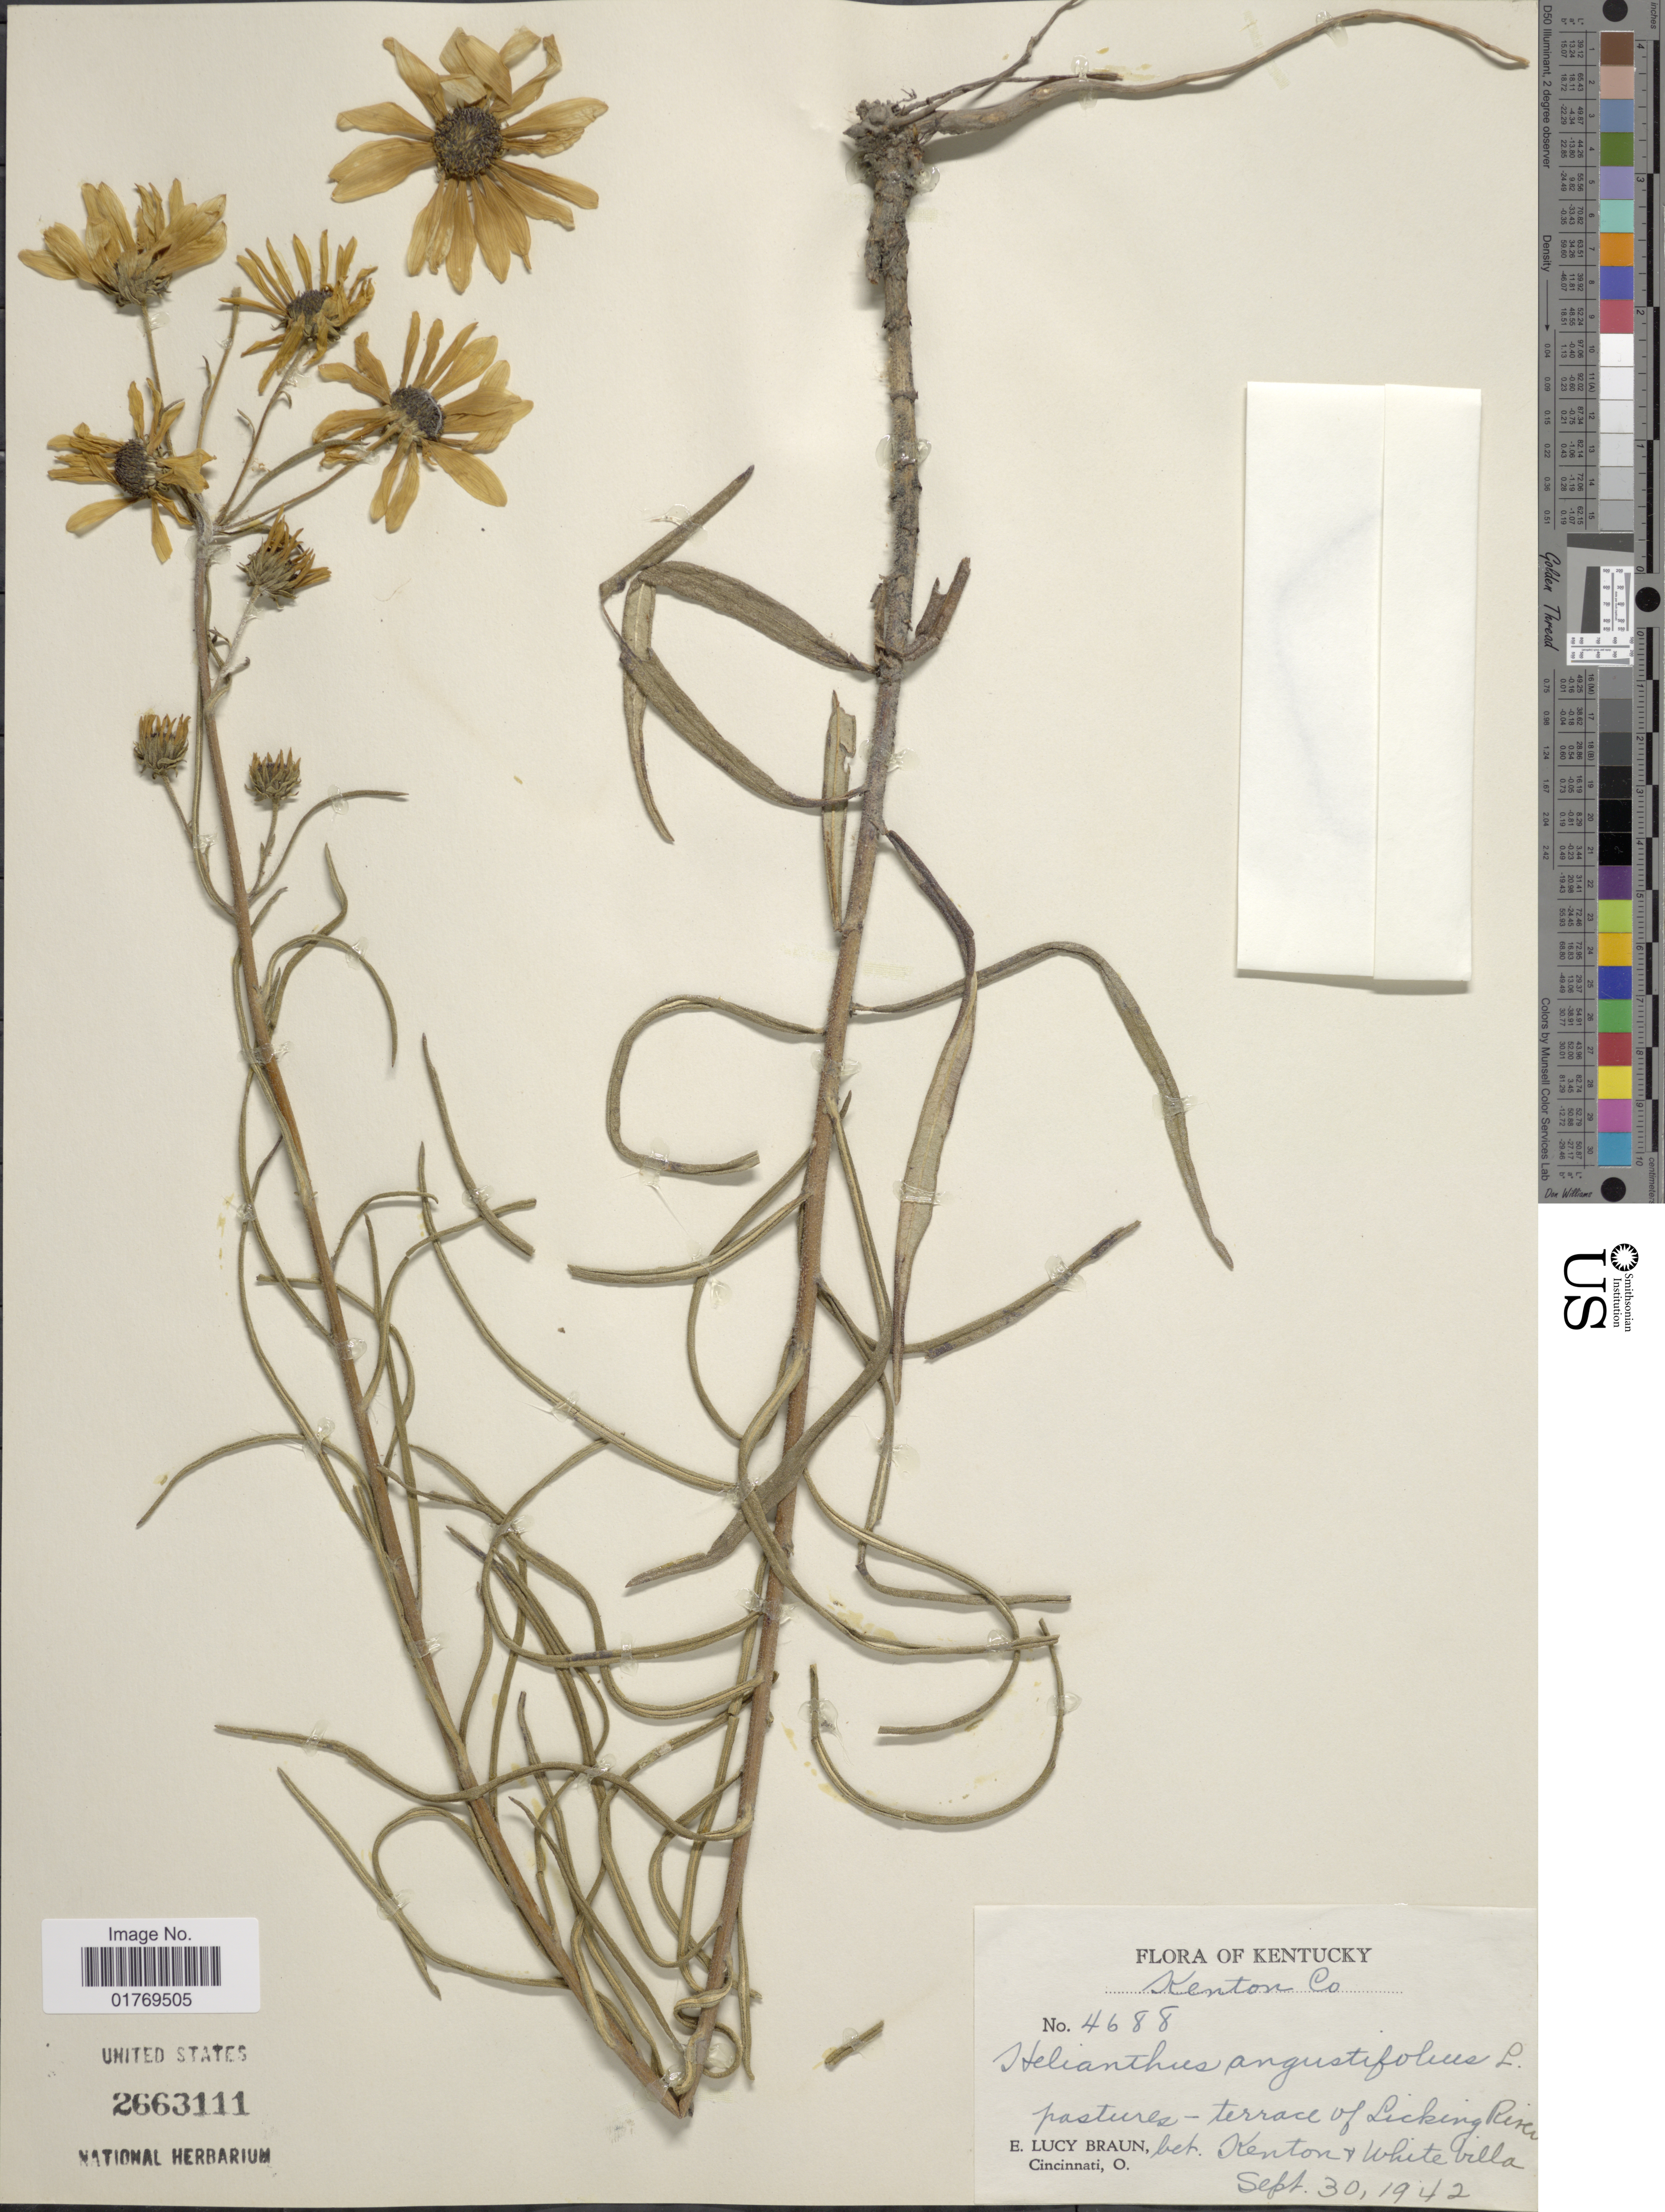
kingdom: Plantae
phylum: Tracheophyta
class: Magnoliopsida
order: Asterales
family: Asteraceae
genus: Helianthus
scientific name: Helianthus angustifolius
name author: L.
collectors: E. L. Braun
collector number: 4688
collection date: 1942-09-30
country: United States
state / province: Kentucky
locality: Kenton Co. Pastures - terrace of Licking River bet. Kenton & White villa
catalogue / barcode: US 2663111